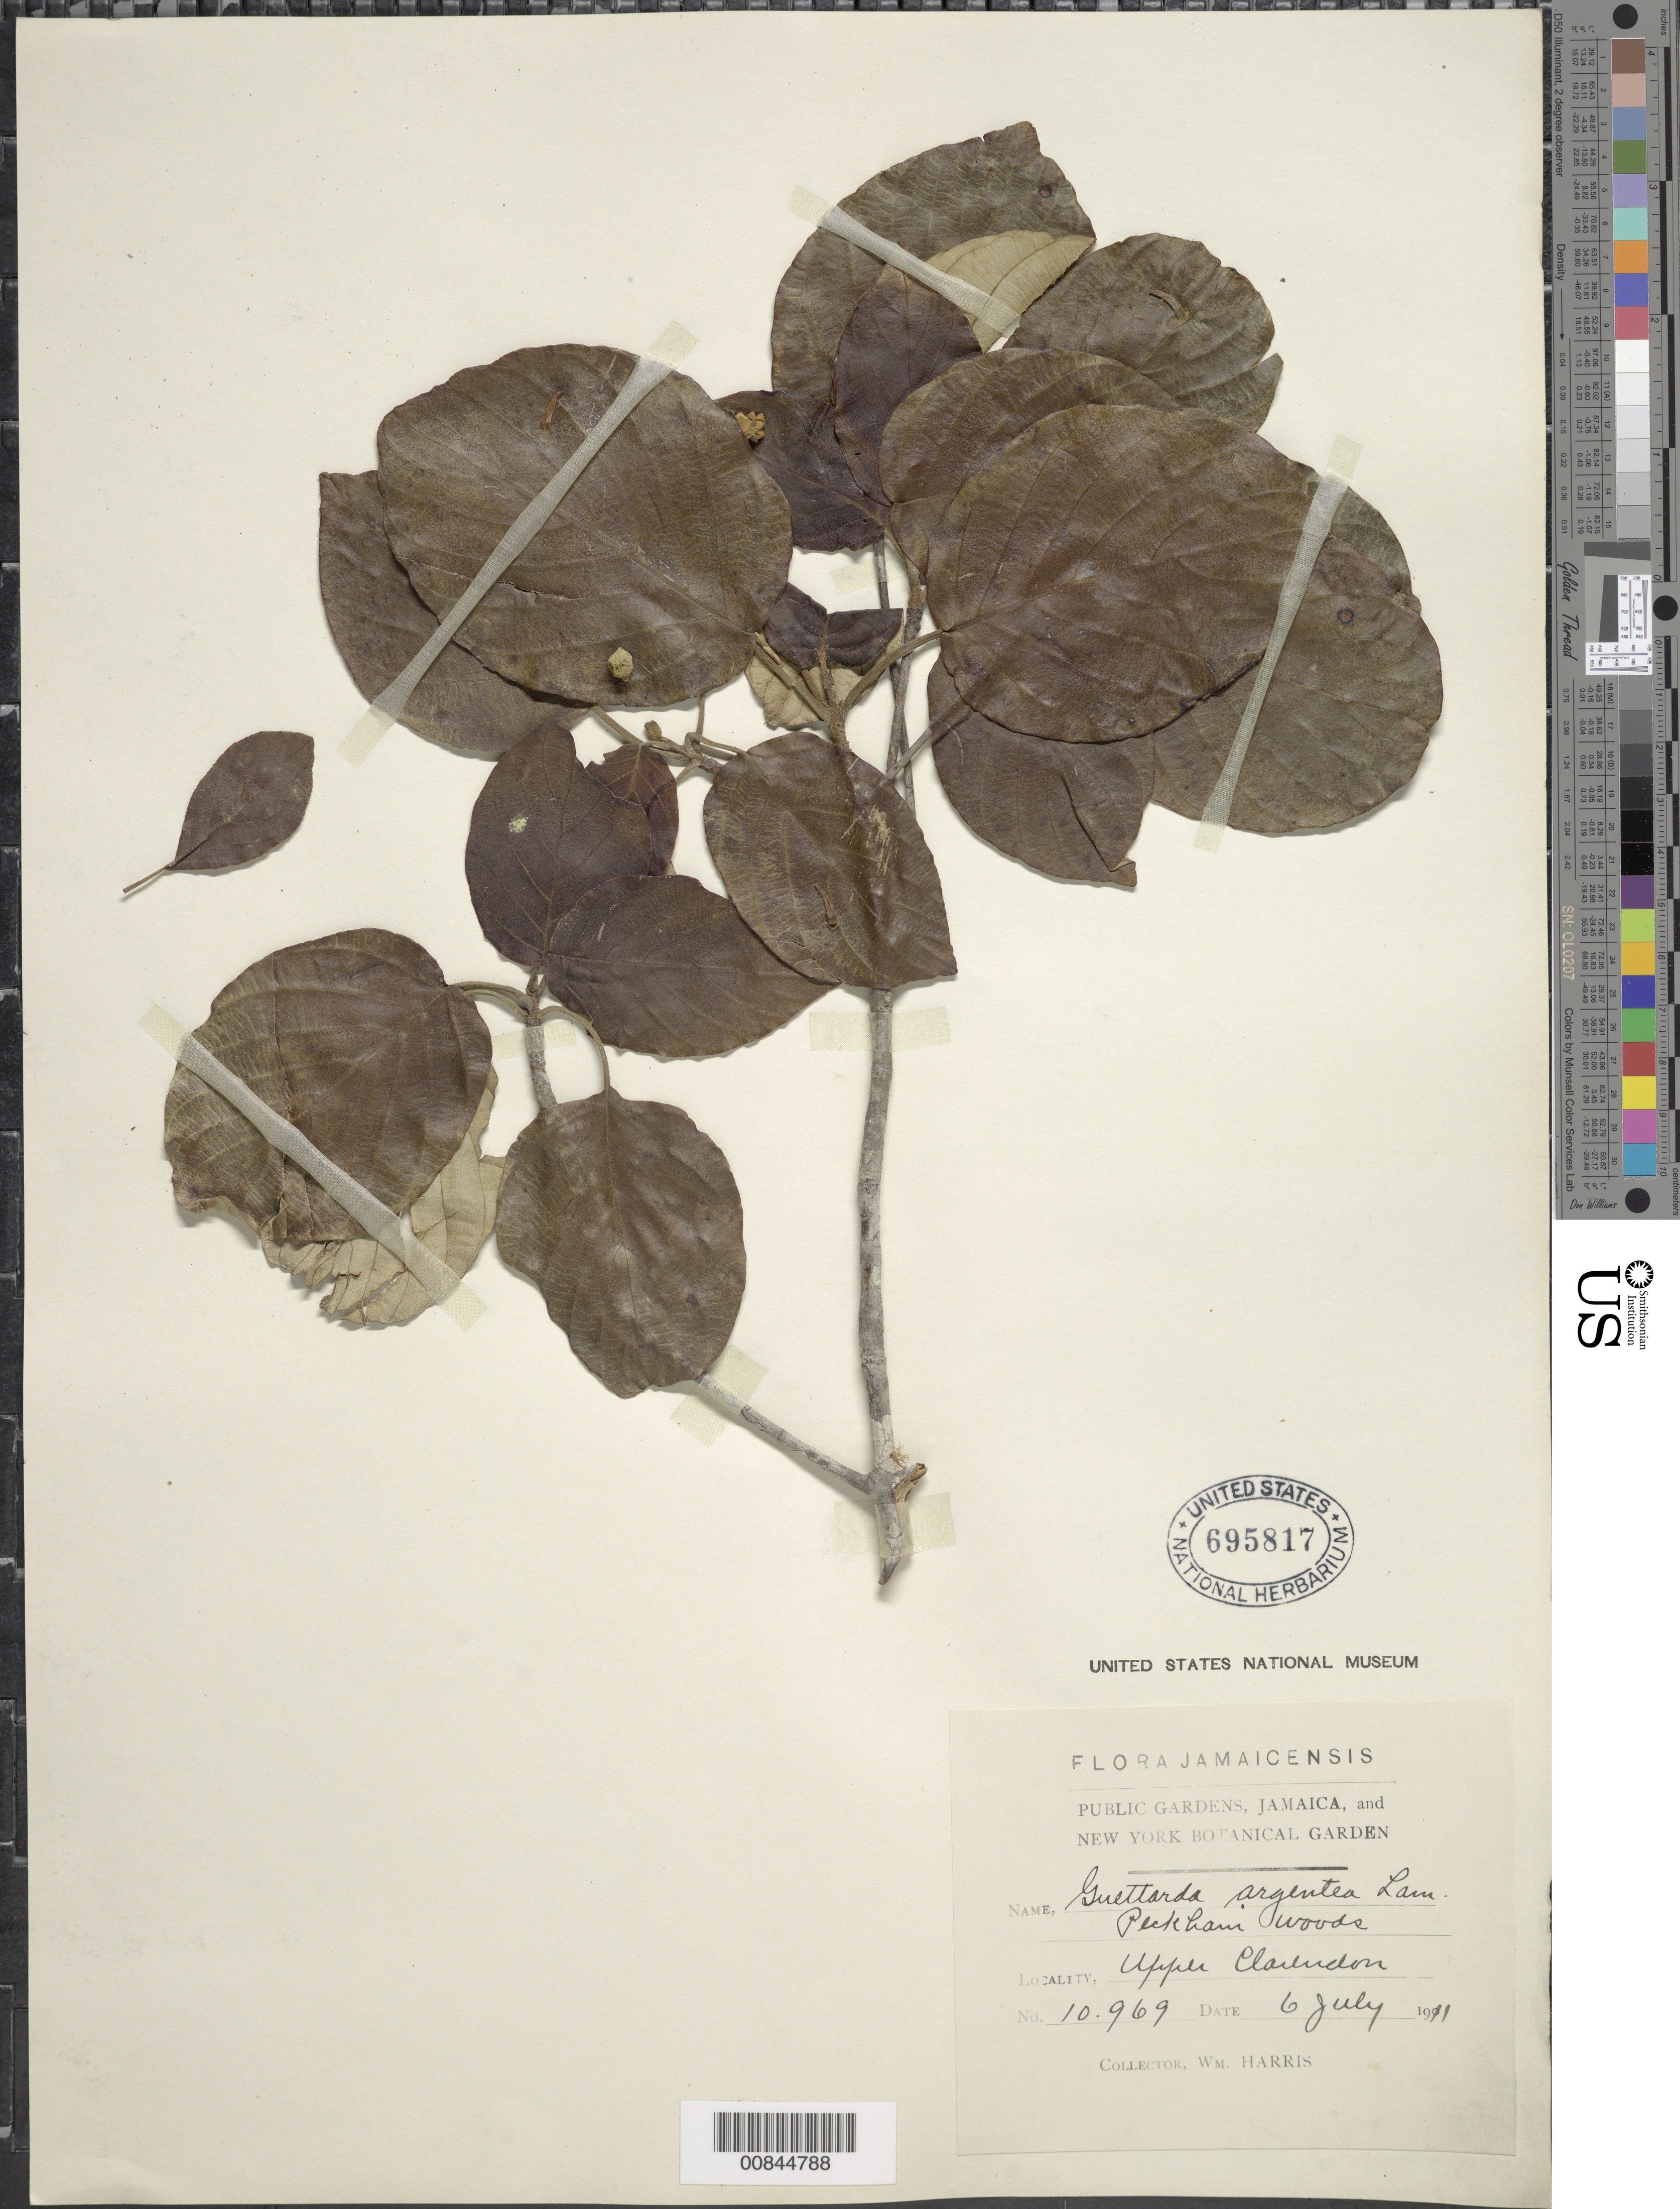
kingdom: Plantae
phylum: Tracheophyta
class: Magnoliopsida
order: Gentianales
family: Rubiaceae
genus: Guettarda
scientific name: Guettarda argentea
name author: Lam.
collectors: W. H. Harris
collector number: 10969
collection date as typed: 06 Jul 1911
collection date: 1911-07-06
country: Jamaica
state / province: Clarendon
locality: Peckham Woods, Upper Clarendon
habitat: Woods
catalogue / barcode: US 695817